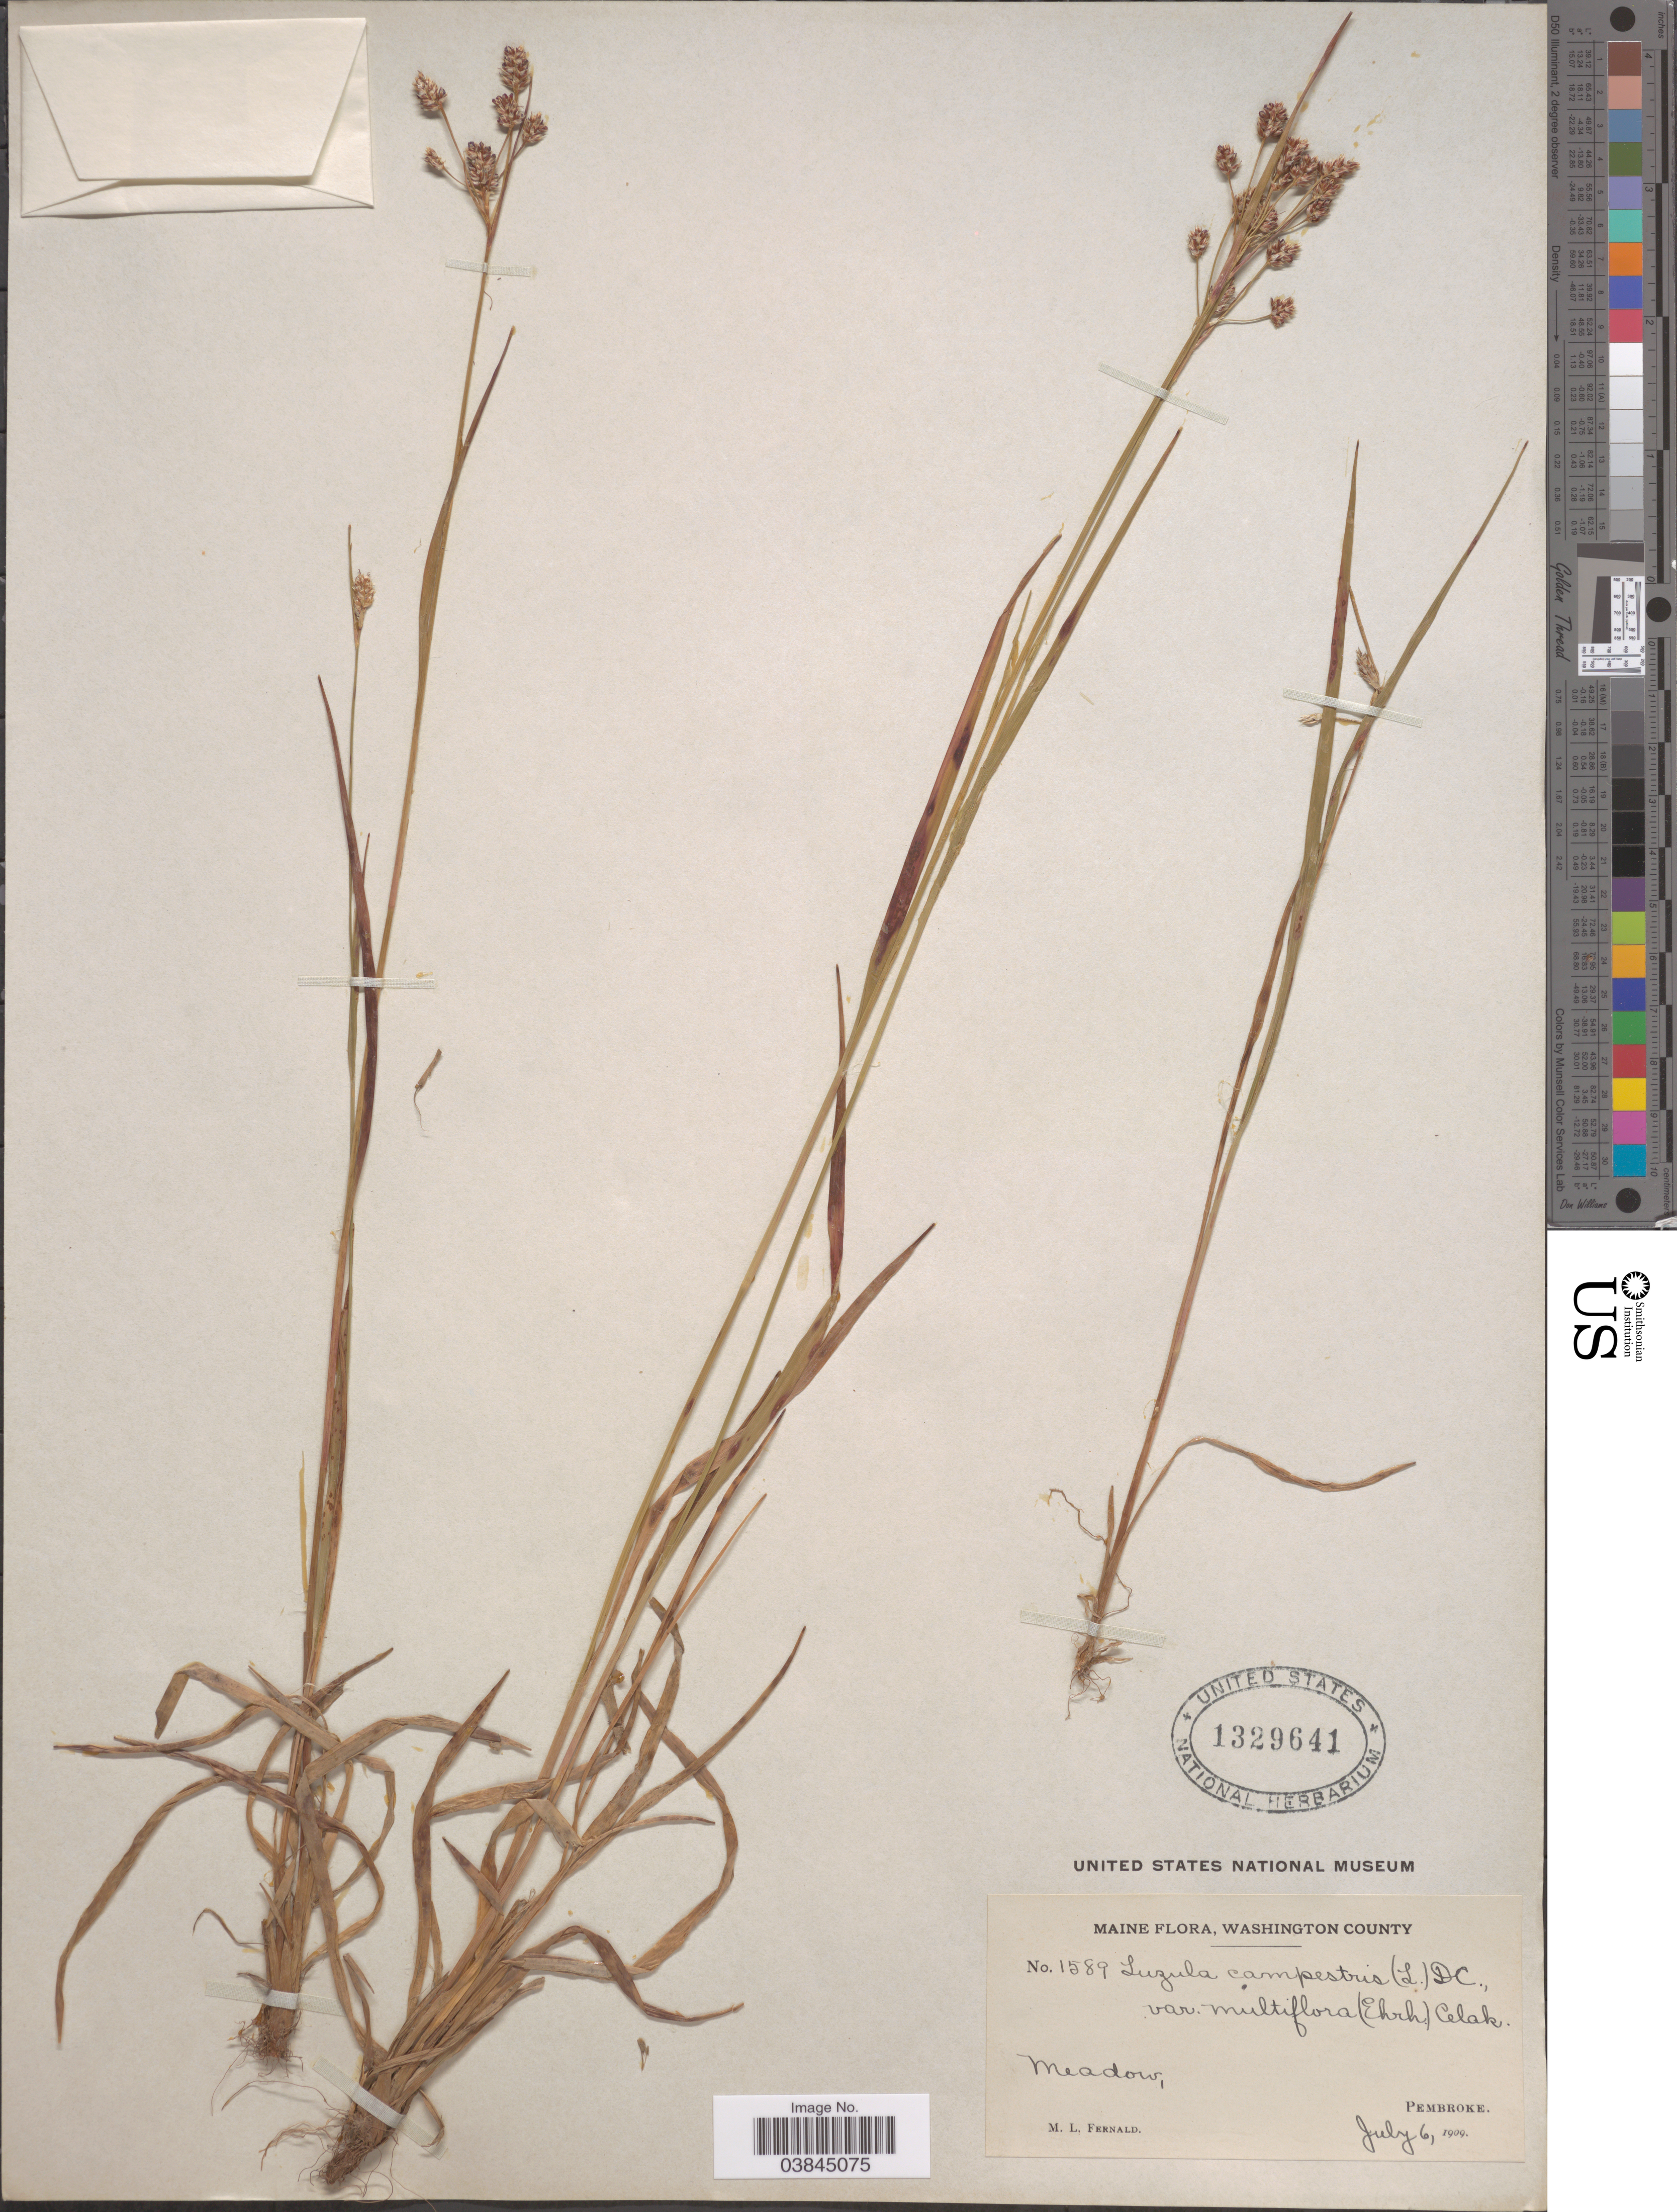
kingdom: Plantae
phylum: Tracheophyta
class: Liliopsida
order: Poales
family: Juncaceae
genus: Luzula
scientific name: Luzula campestris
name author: (L.) DC.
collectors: M. L. Fernald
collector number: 1589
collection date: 1909-07-06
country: United States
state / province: Maine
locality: Washington County. Pembroke.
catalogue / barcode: US 1329641